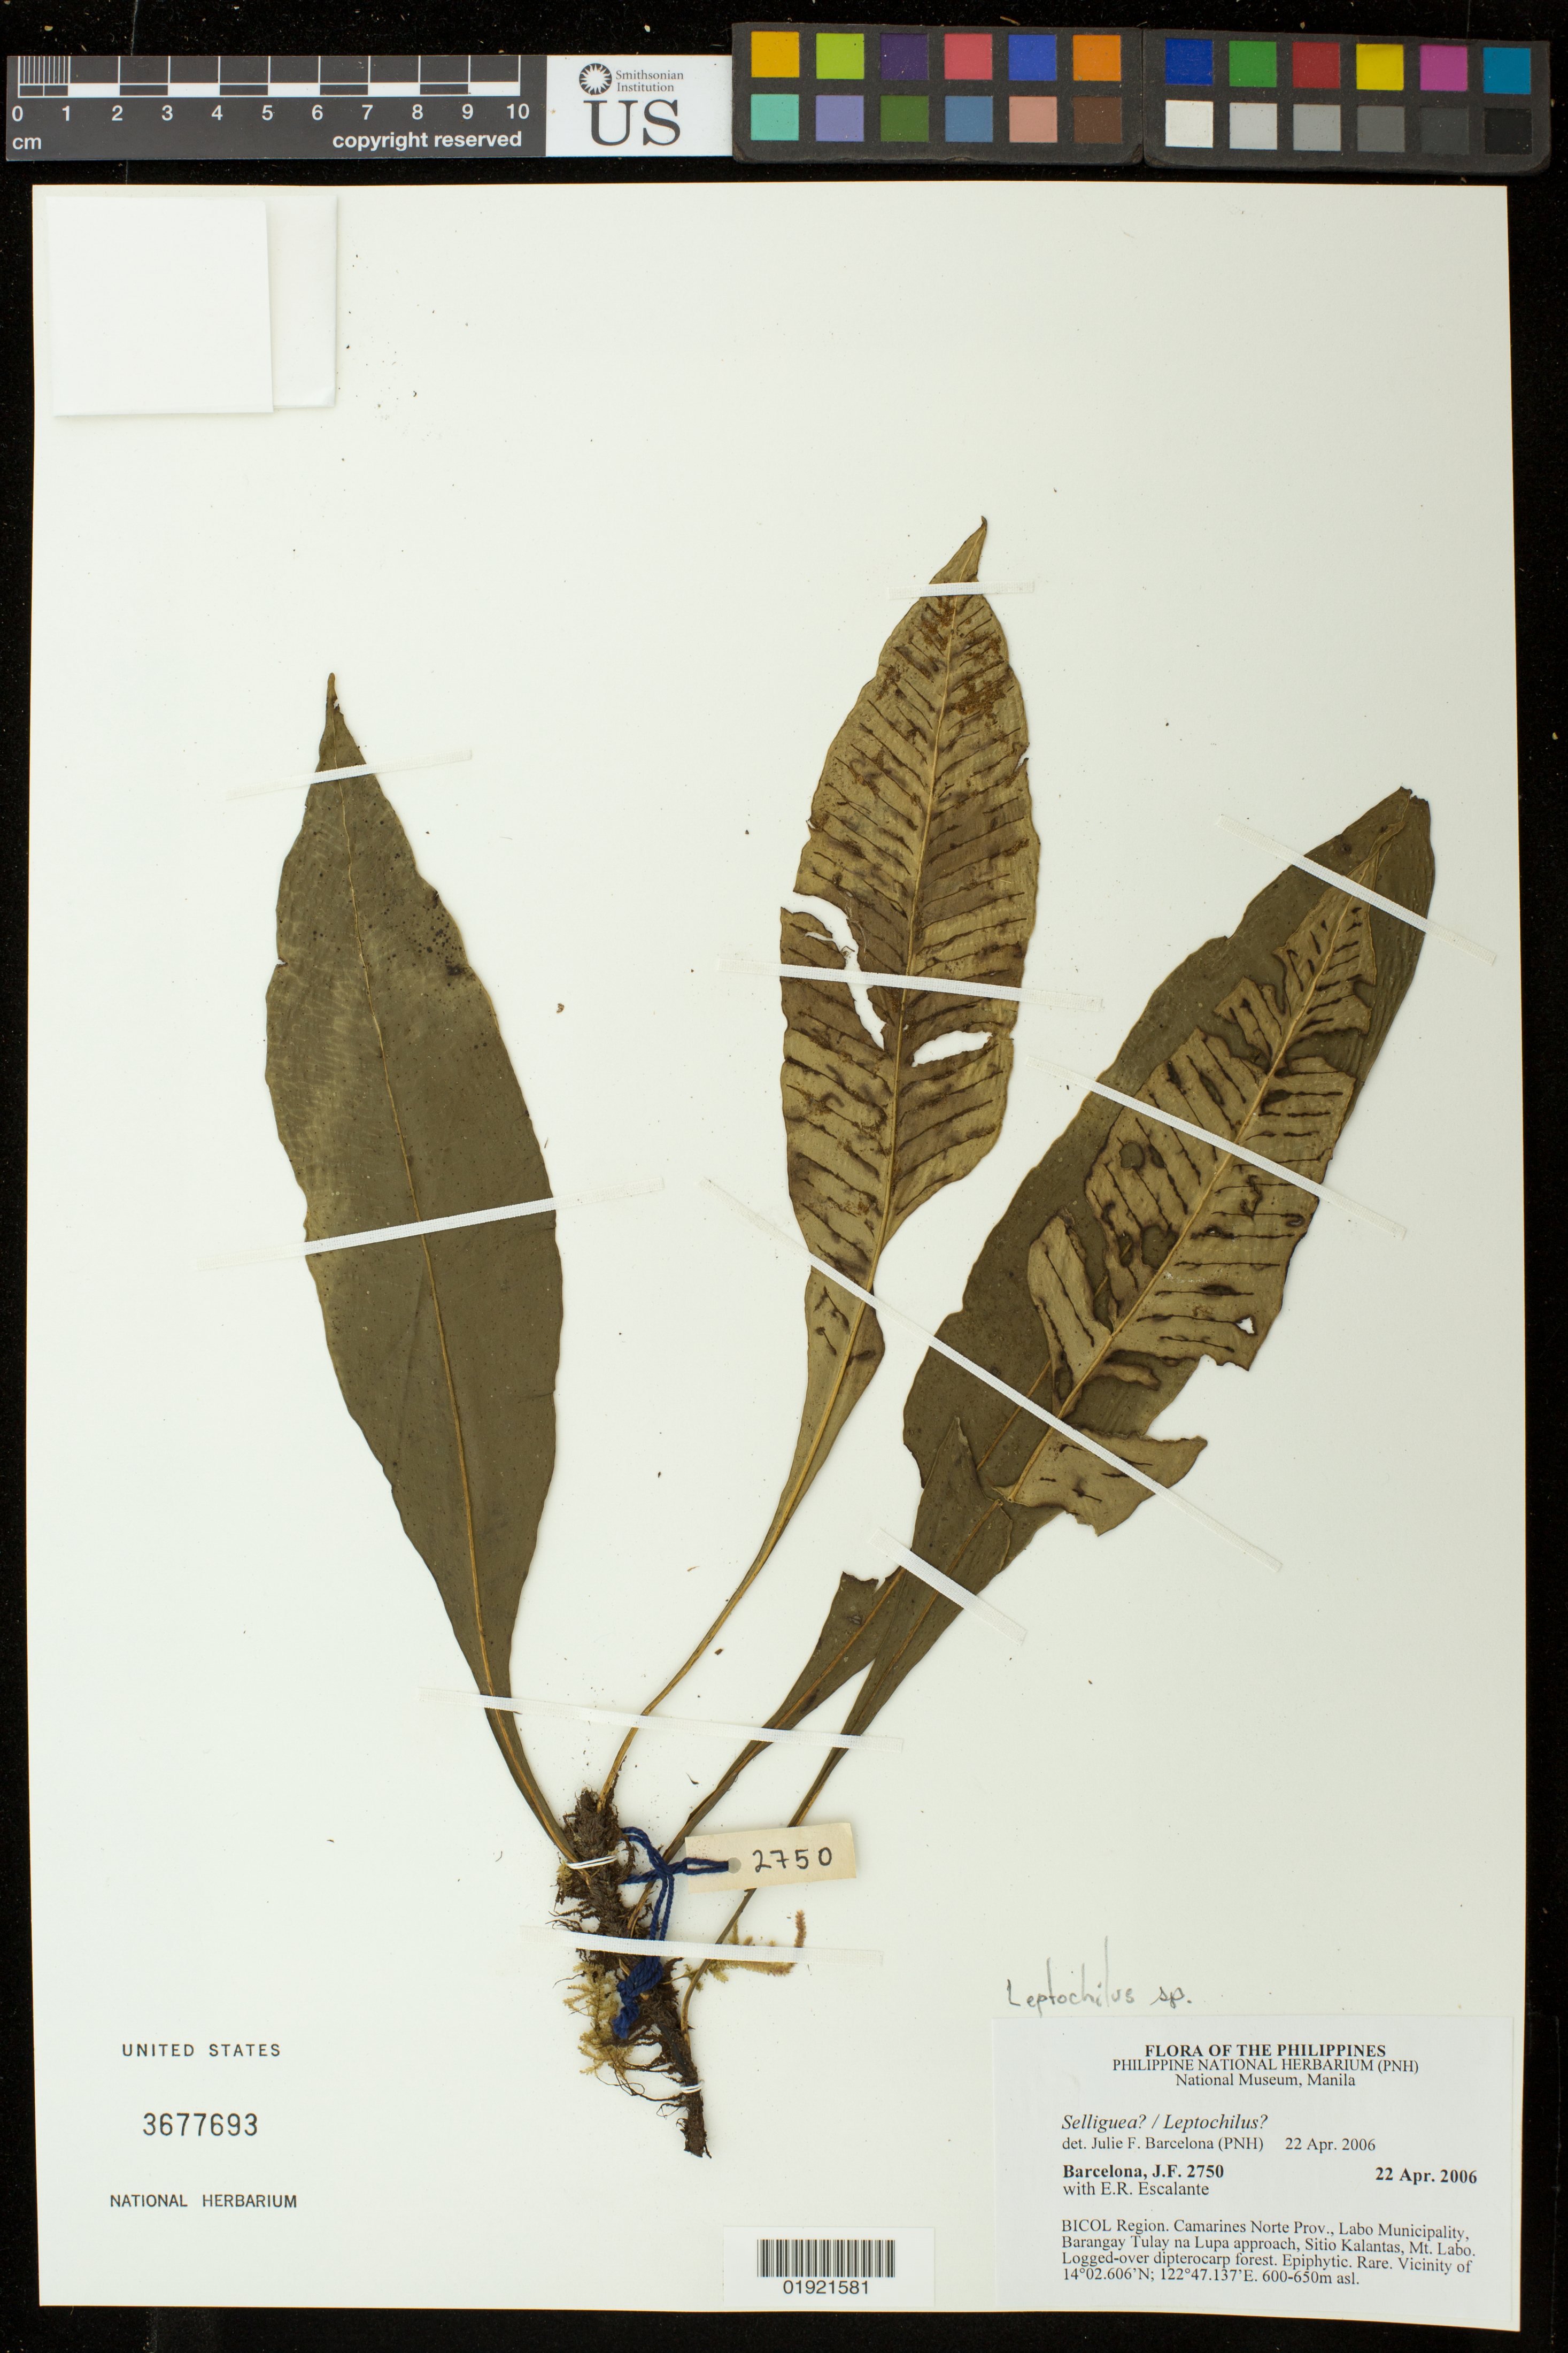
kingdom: Plantae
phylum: Tracheophyta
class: Polypodiopsida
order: Polypodiales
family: Polypodiaceae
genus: Leptochilus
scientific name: Leptochilus sp.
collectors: J. F. Barcelona & E. Escalante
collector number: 2750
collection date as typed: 22 Apr. 2006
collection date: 2006-04-22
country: Philippines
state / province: Bicol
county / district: Camarines Norte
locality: Labo Municipality, Barangay Tulay na Lupa approach, Sitio Kalantas, Mt. Labo. Logged-over dipterocarp forest.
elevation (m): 600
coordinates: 14 02.606 N, 122 47.137 E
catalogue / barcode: US 3677693